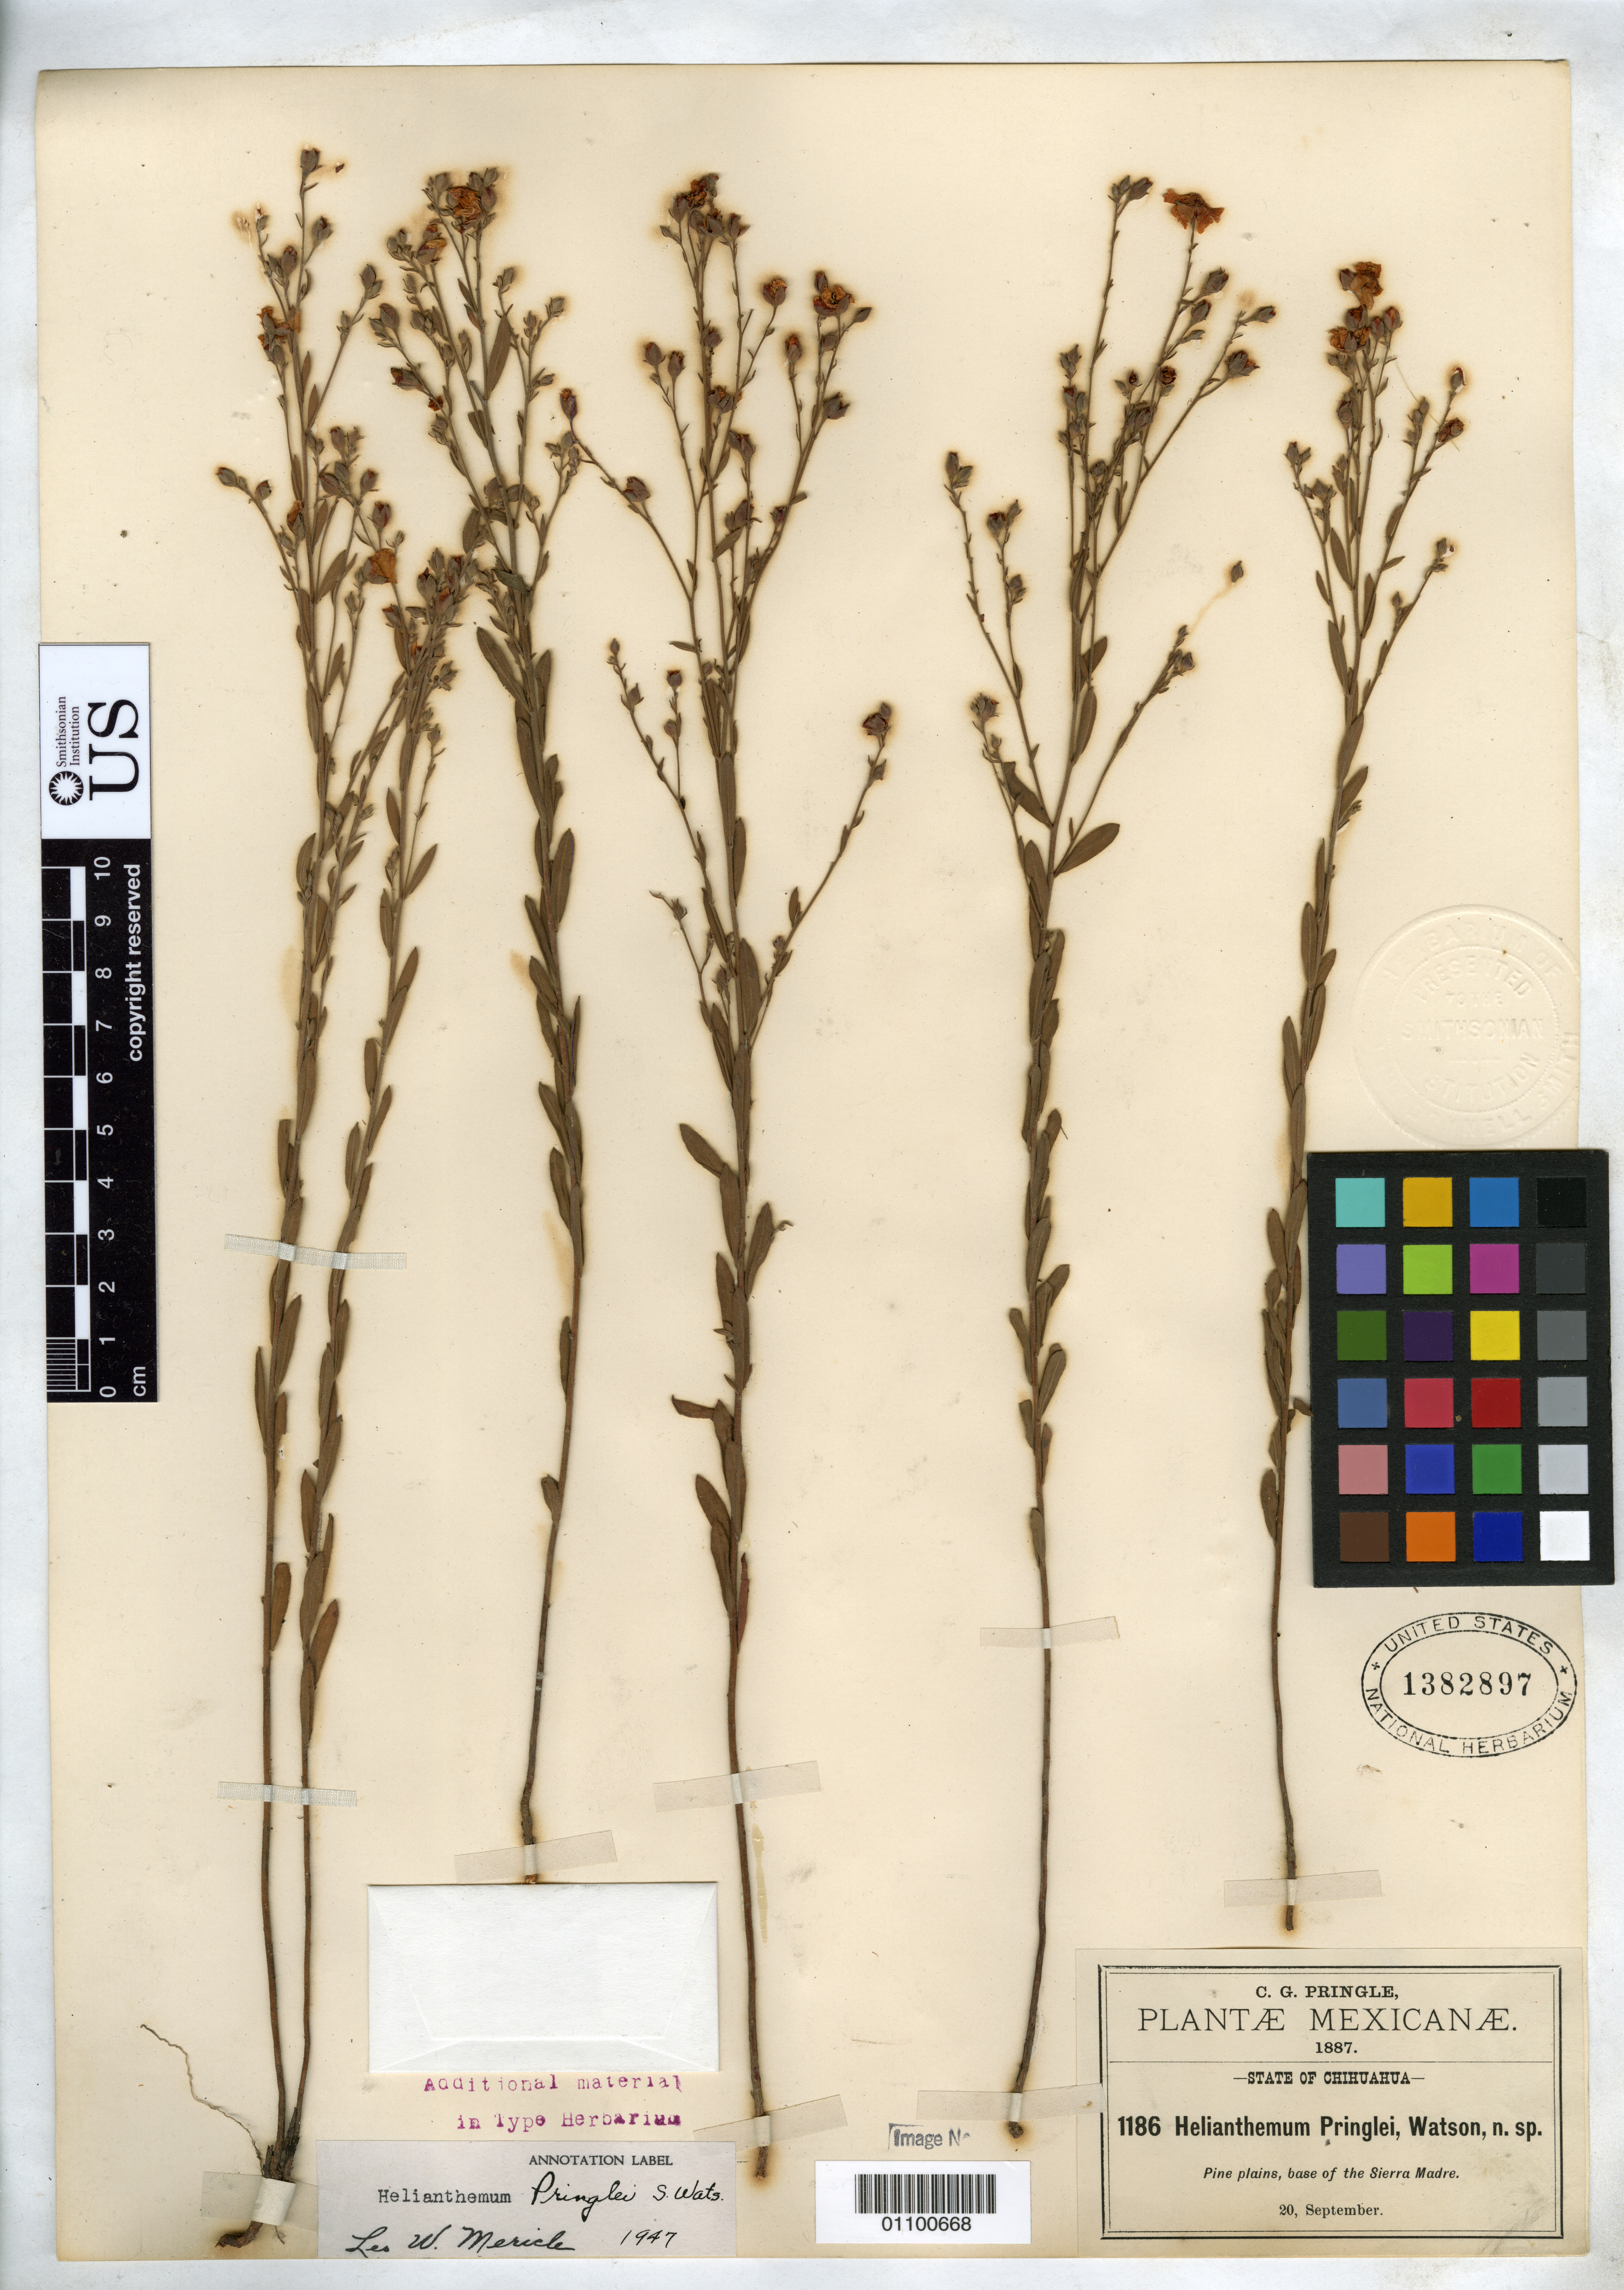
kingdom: Plantae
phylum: Tracheophyta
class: Magnoliopsida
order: Malvales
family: Cistaceae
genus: Helianthemum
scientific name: Helianthemum pringlei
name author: S. Watson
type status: Isotype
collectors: C. G. Pringle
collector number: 1186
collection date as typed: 20 Sep 1887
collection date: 1887-09-20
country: Mexico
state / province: Chihuahua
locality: Base of Sierra Madre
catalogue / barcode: US 1382897